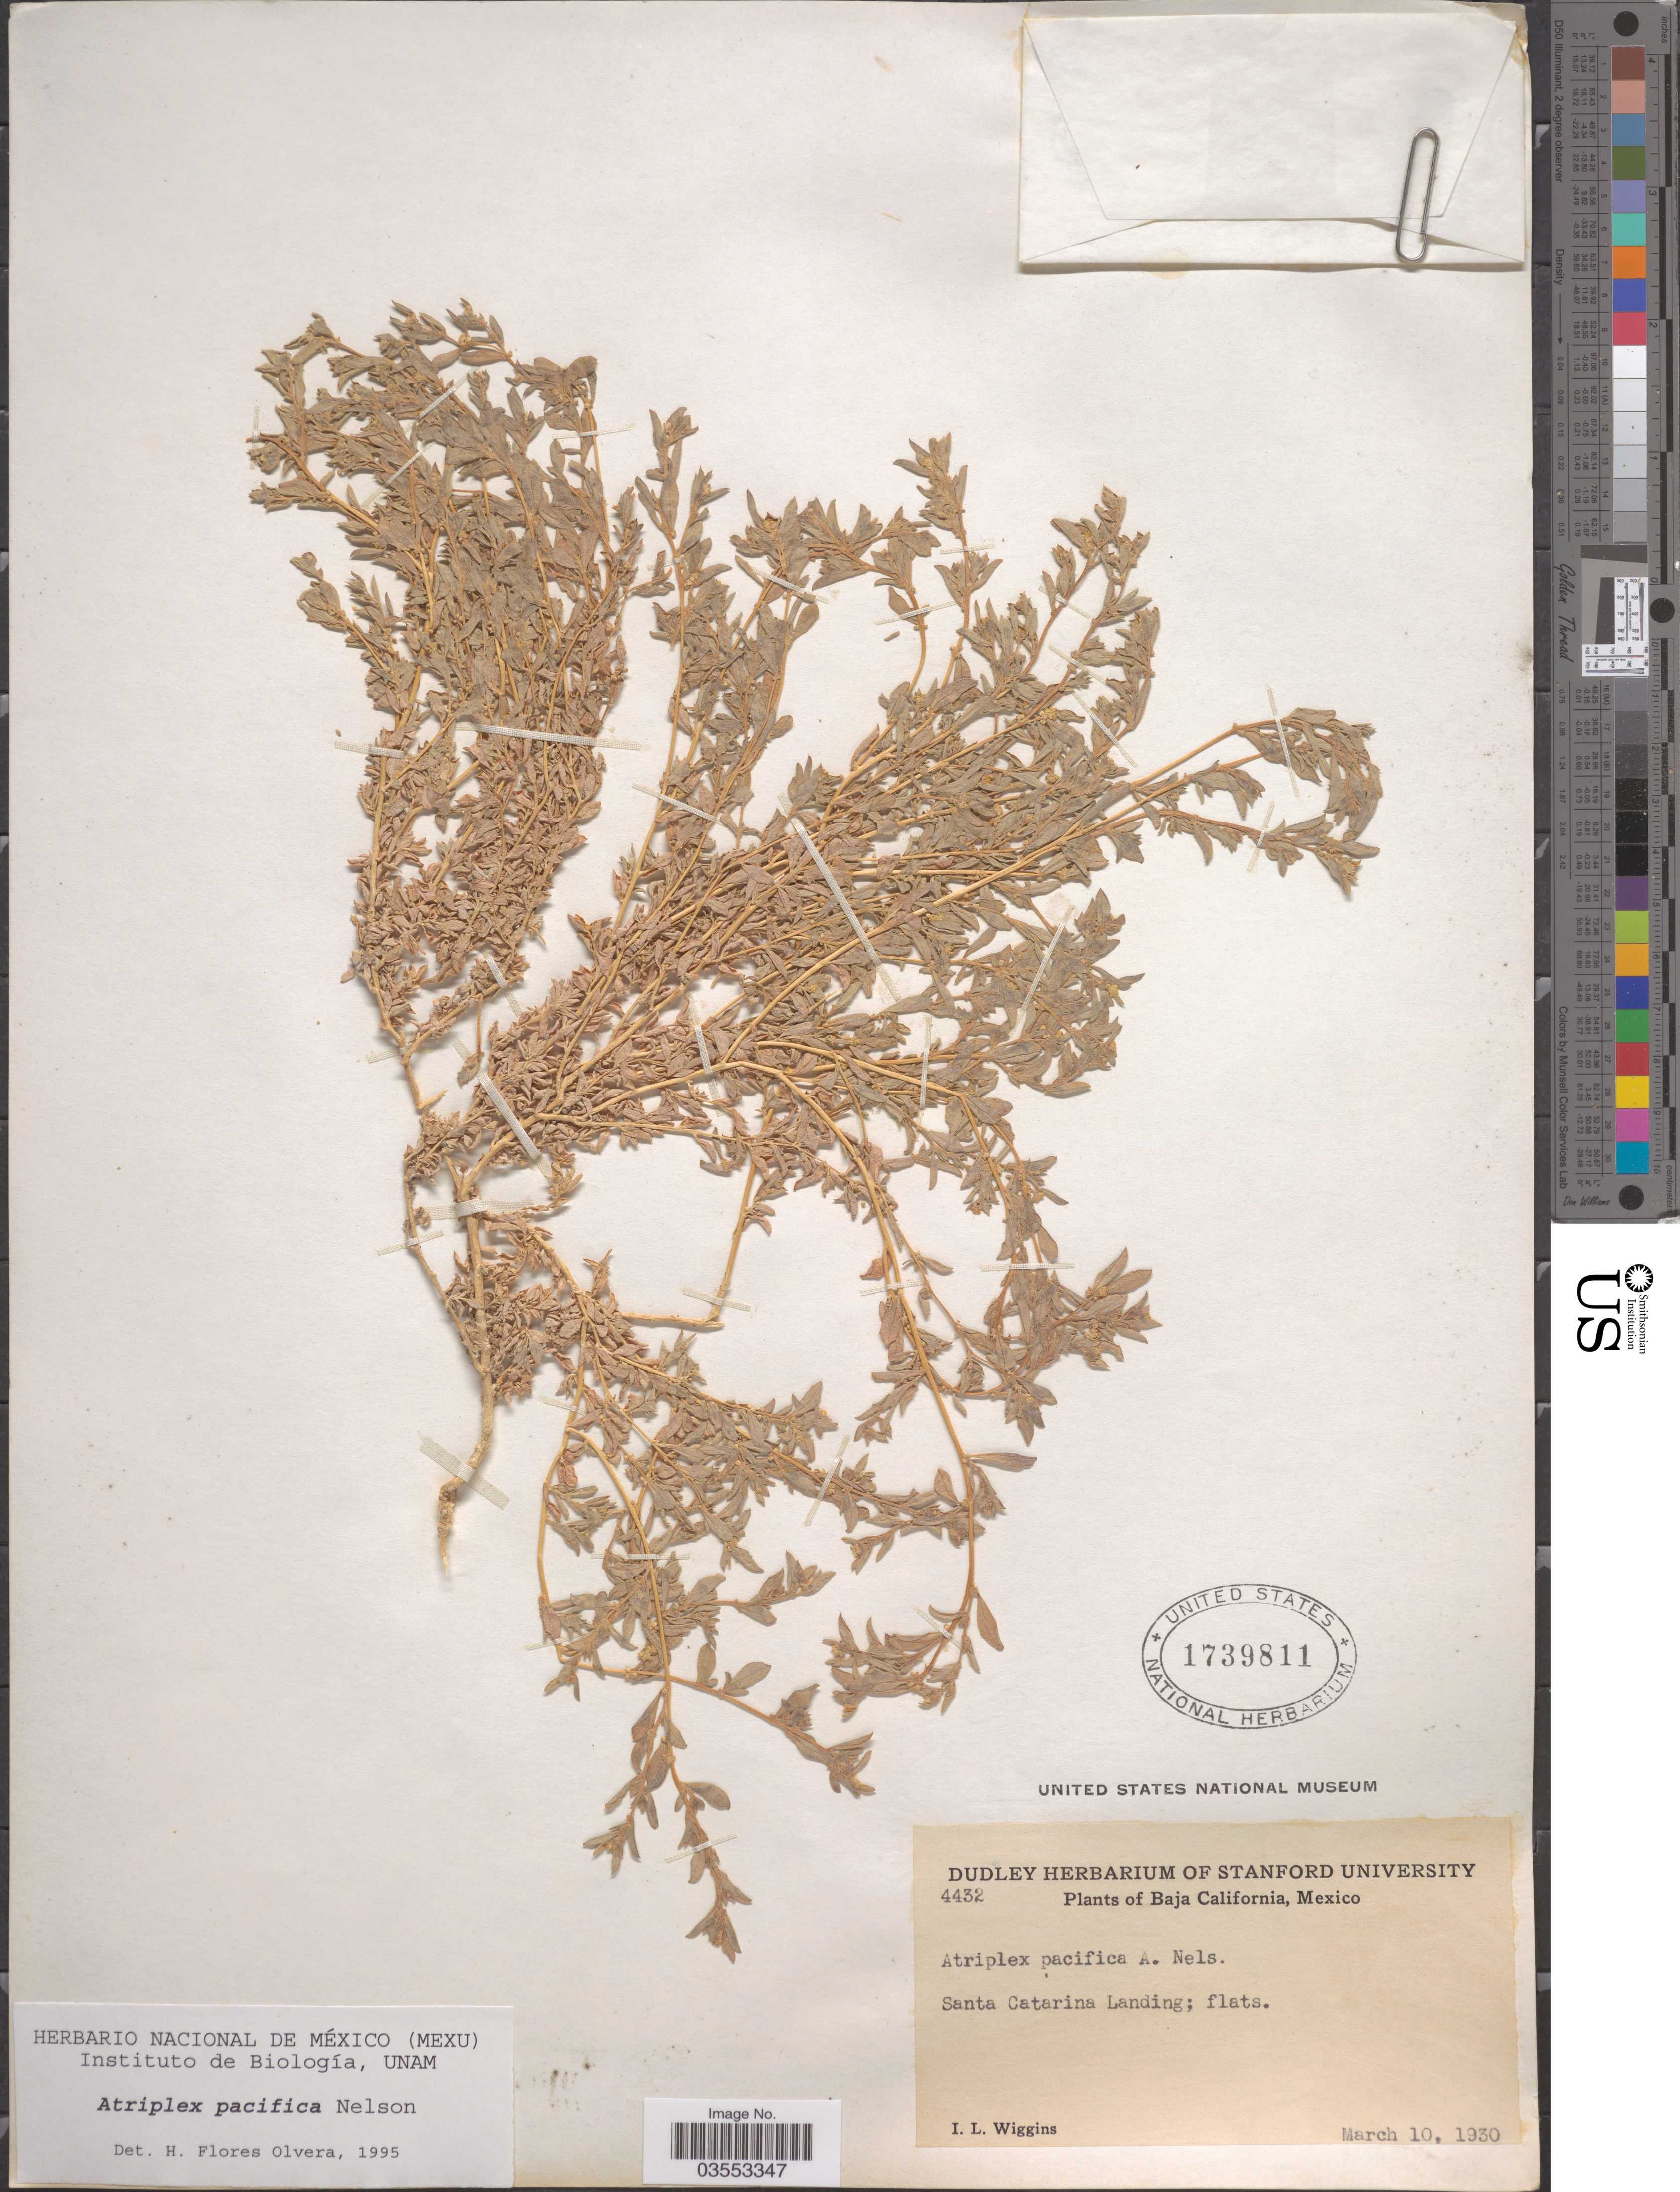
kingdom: Plantae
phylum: Tracheophyta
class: Magnoliopsida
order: Caryophyllales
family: Amaranthaceae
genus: Atriplex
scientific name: Atriplex pacifica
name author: A. Nelson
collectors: I. L. Wiggins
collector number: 4432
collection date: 1930-03-10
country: Mexico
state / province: Baja California Norte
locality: Santa Catarina Landing; flats.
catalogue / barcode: US 1739811